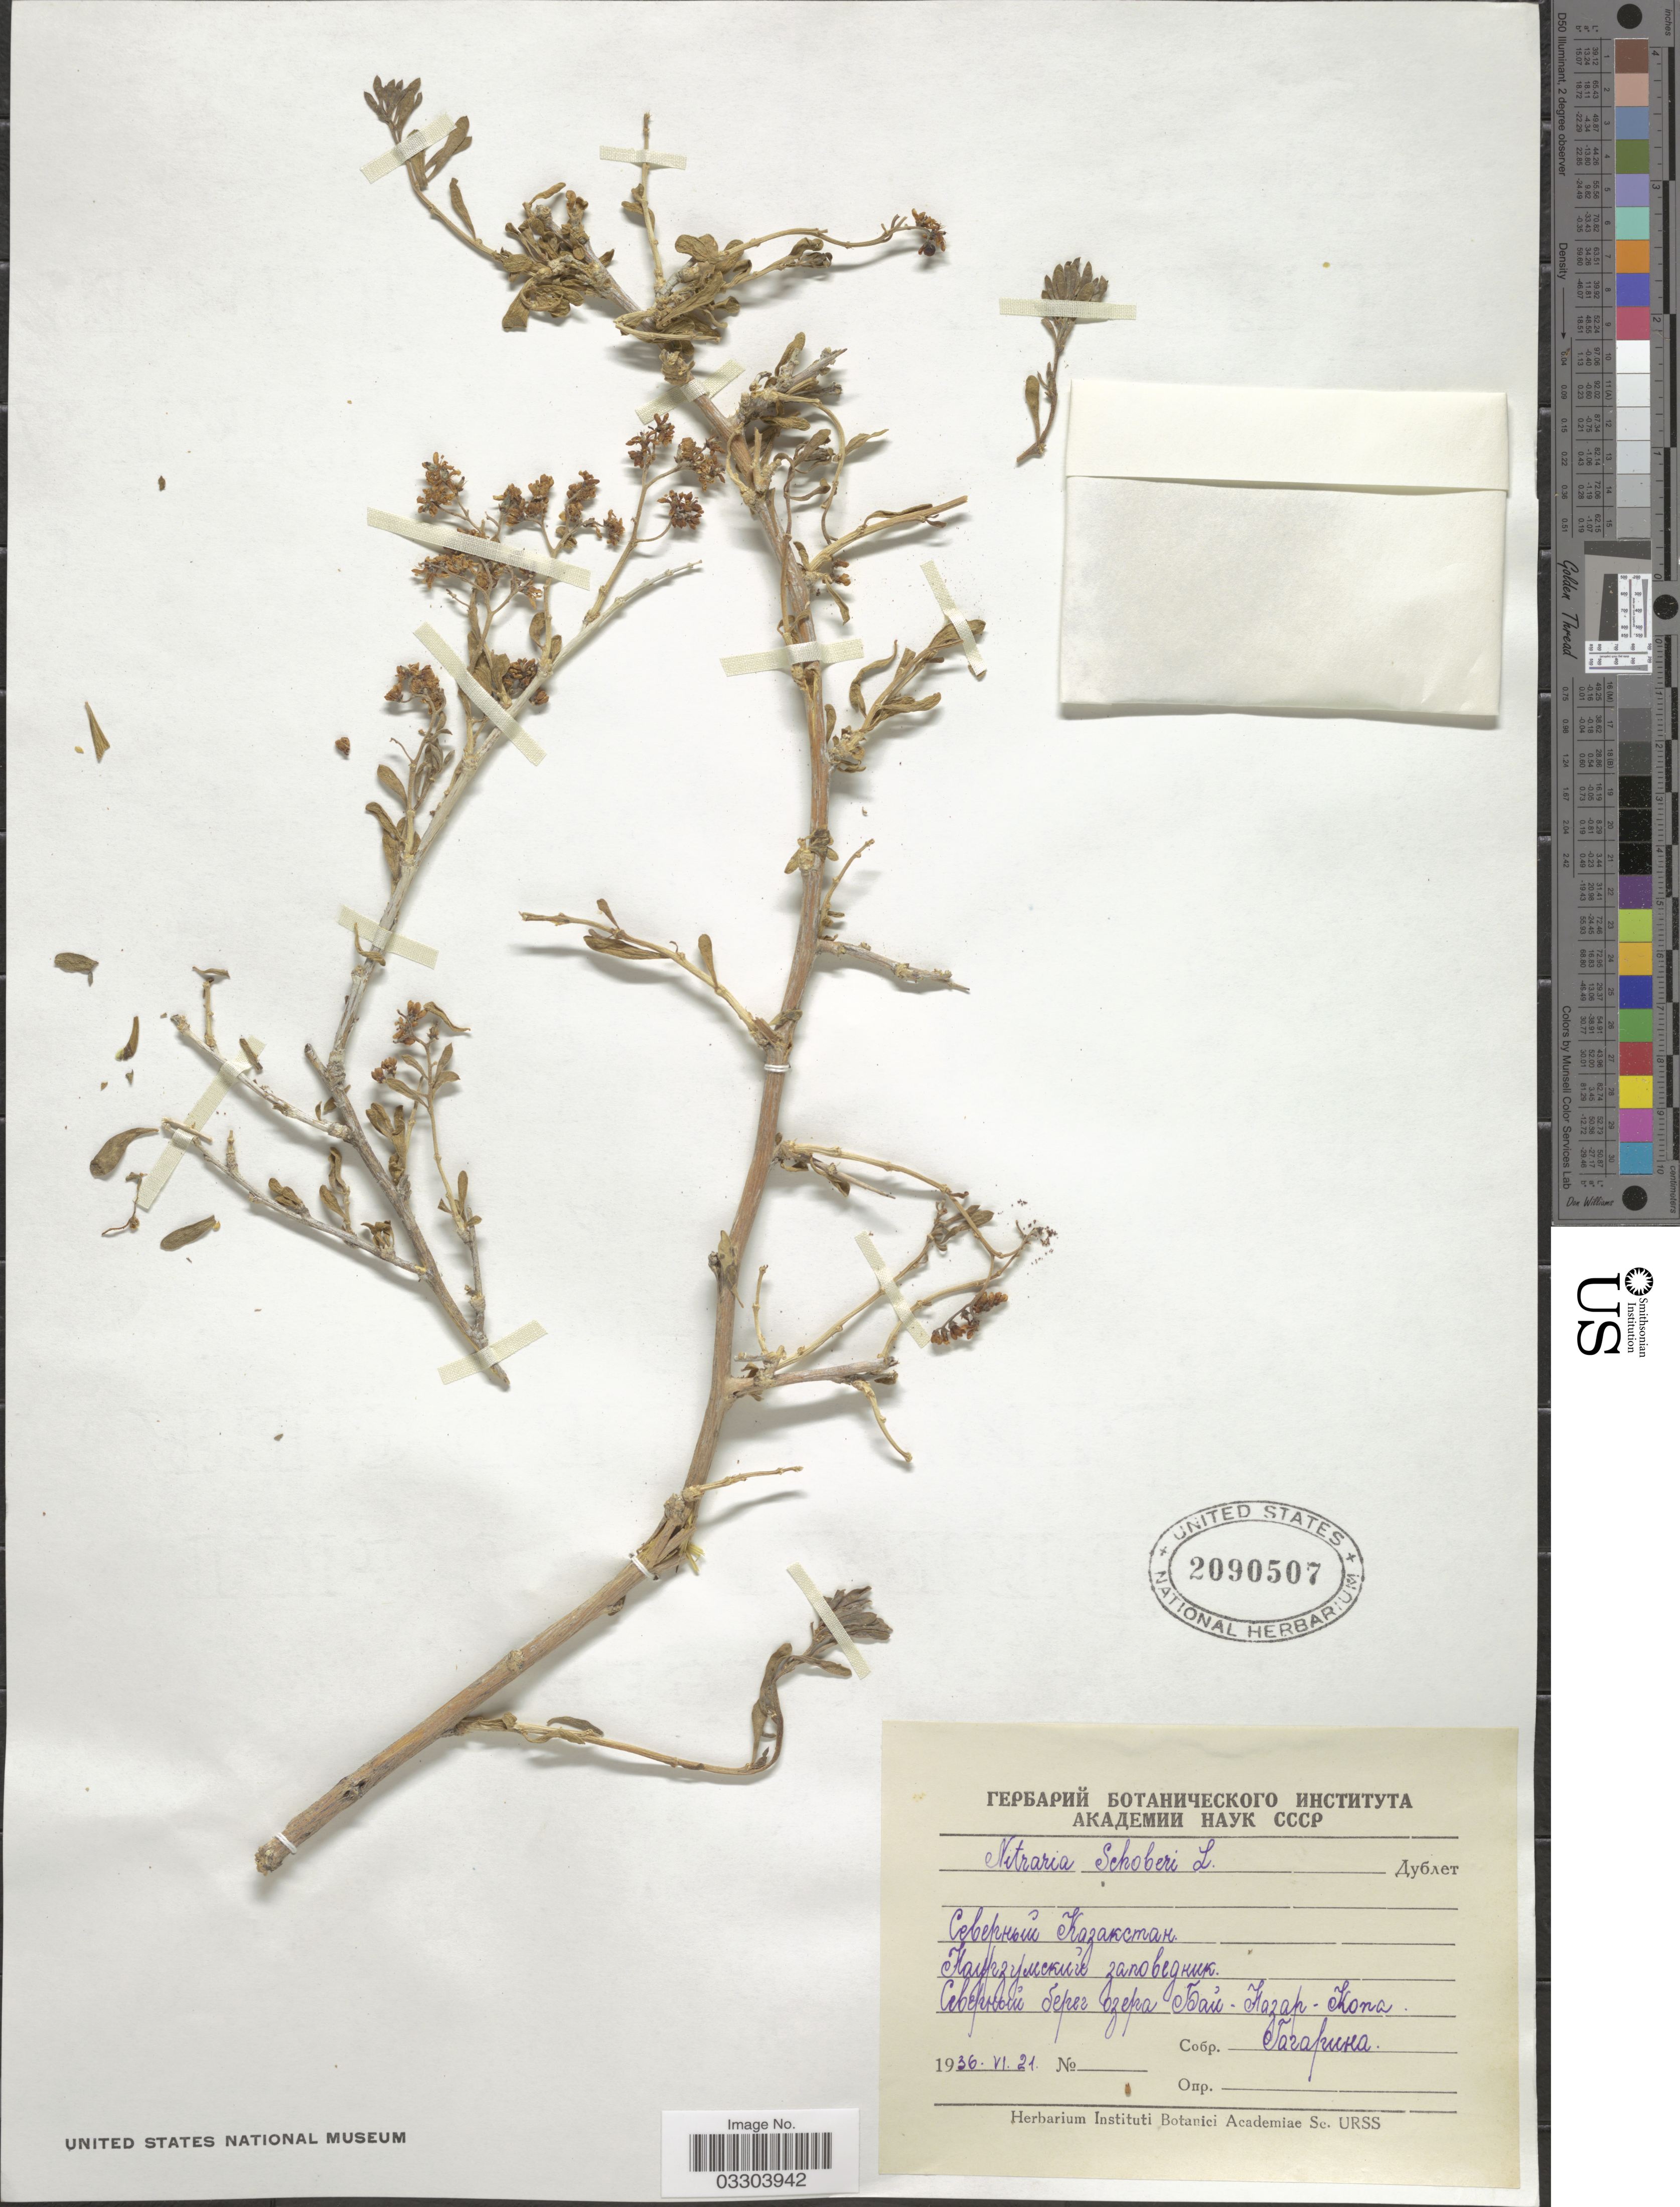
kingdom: Plantae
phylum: Tracheophyta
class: Magnoliopsida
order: Sapindales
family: Nitrariaceae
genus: Nitraria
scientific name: Nitraria schoberi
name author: L.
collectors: Gagarina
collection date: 1936-06-21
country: Kazakhstan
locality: Naurzumskiy zapovednik, N shore of Lake Baynazar-Kop.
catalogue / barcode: US 2090507